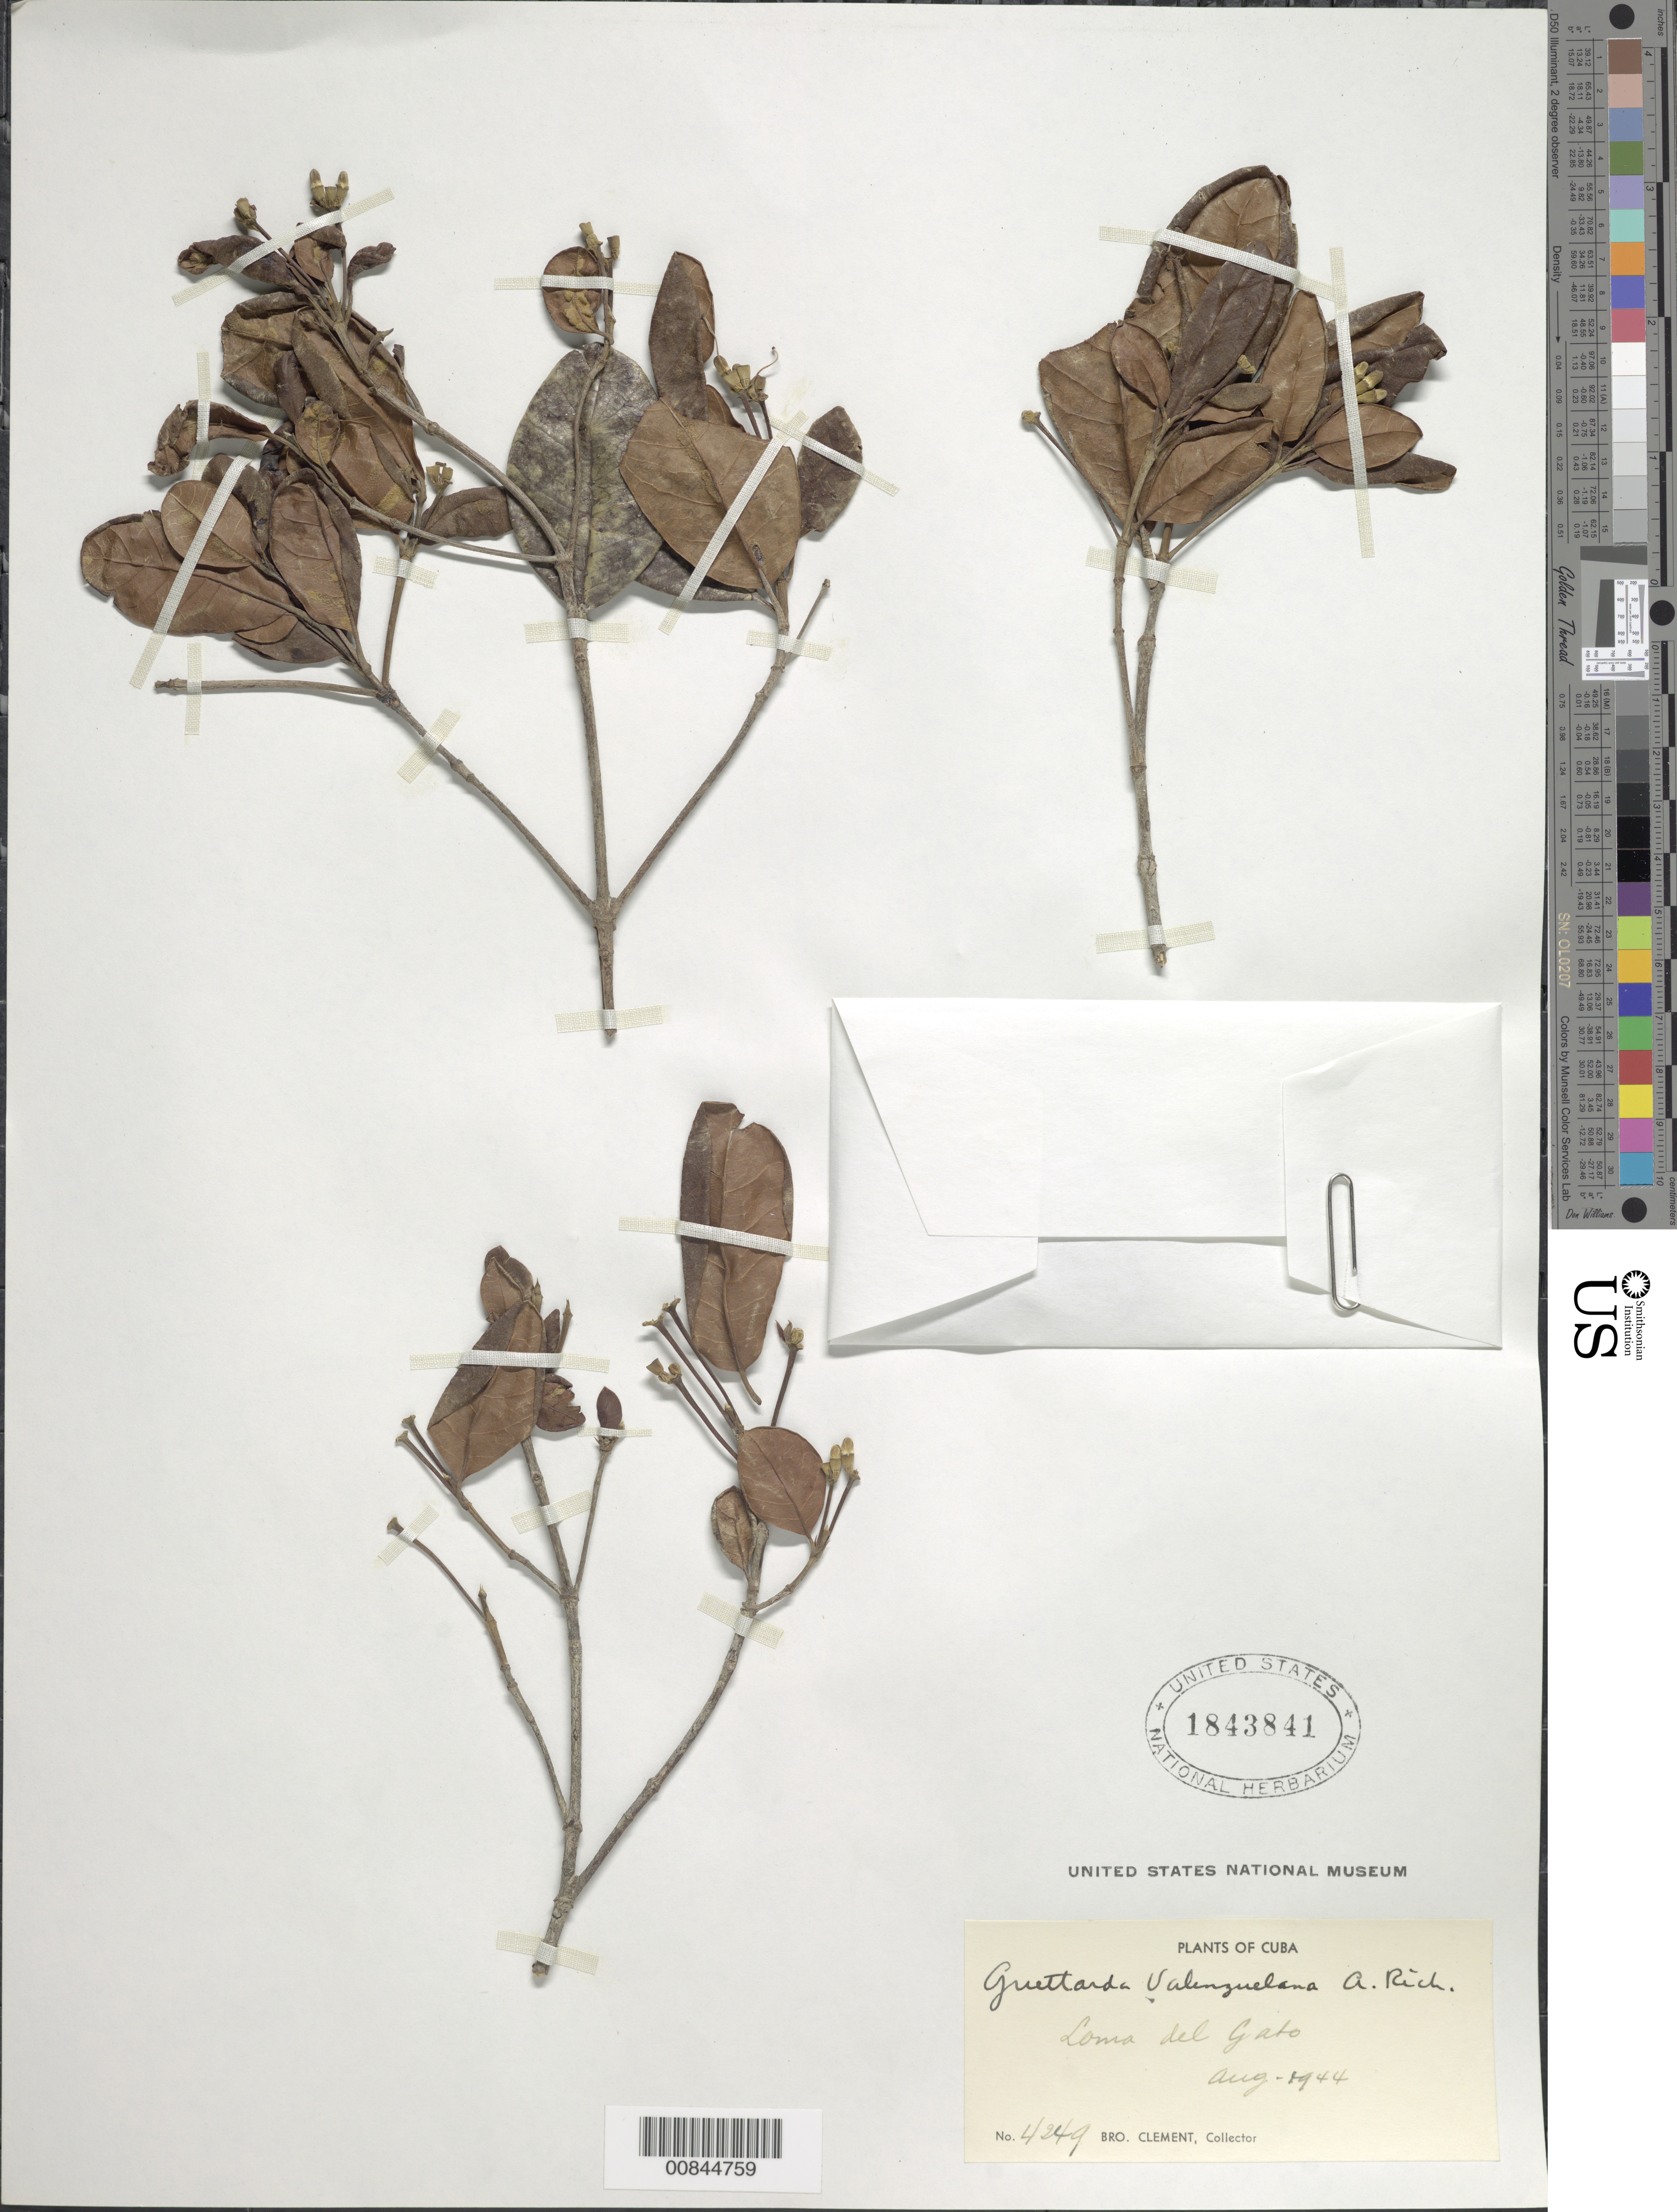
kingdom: Plantae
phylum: Tracheophyta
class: Magnoliopsida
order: Gentianales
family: Rubiaceae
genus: Guettarda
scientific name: Guettarda valenzuelana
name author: A. Rich.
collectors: Bro. Clemente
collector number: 4249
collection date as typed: Aug 1944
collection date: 1944-08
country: Cuba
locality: Loma del Gato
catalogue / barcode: US 1843841